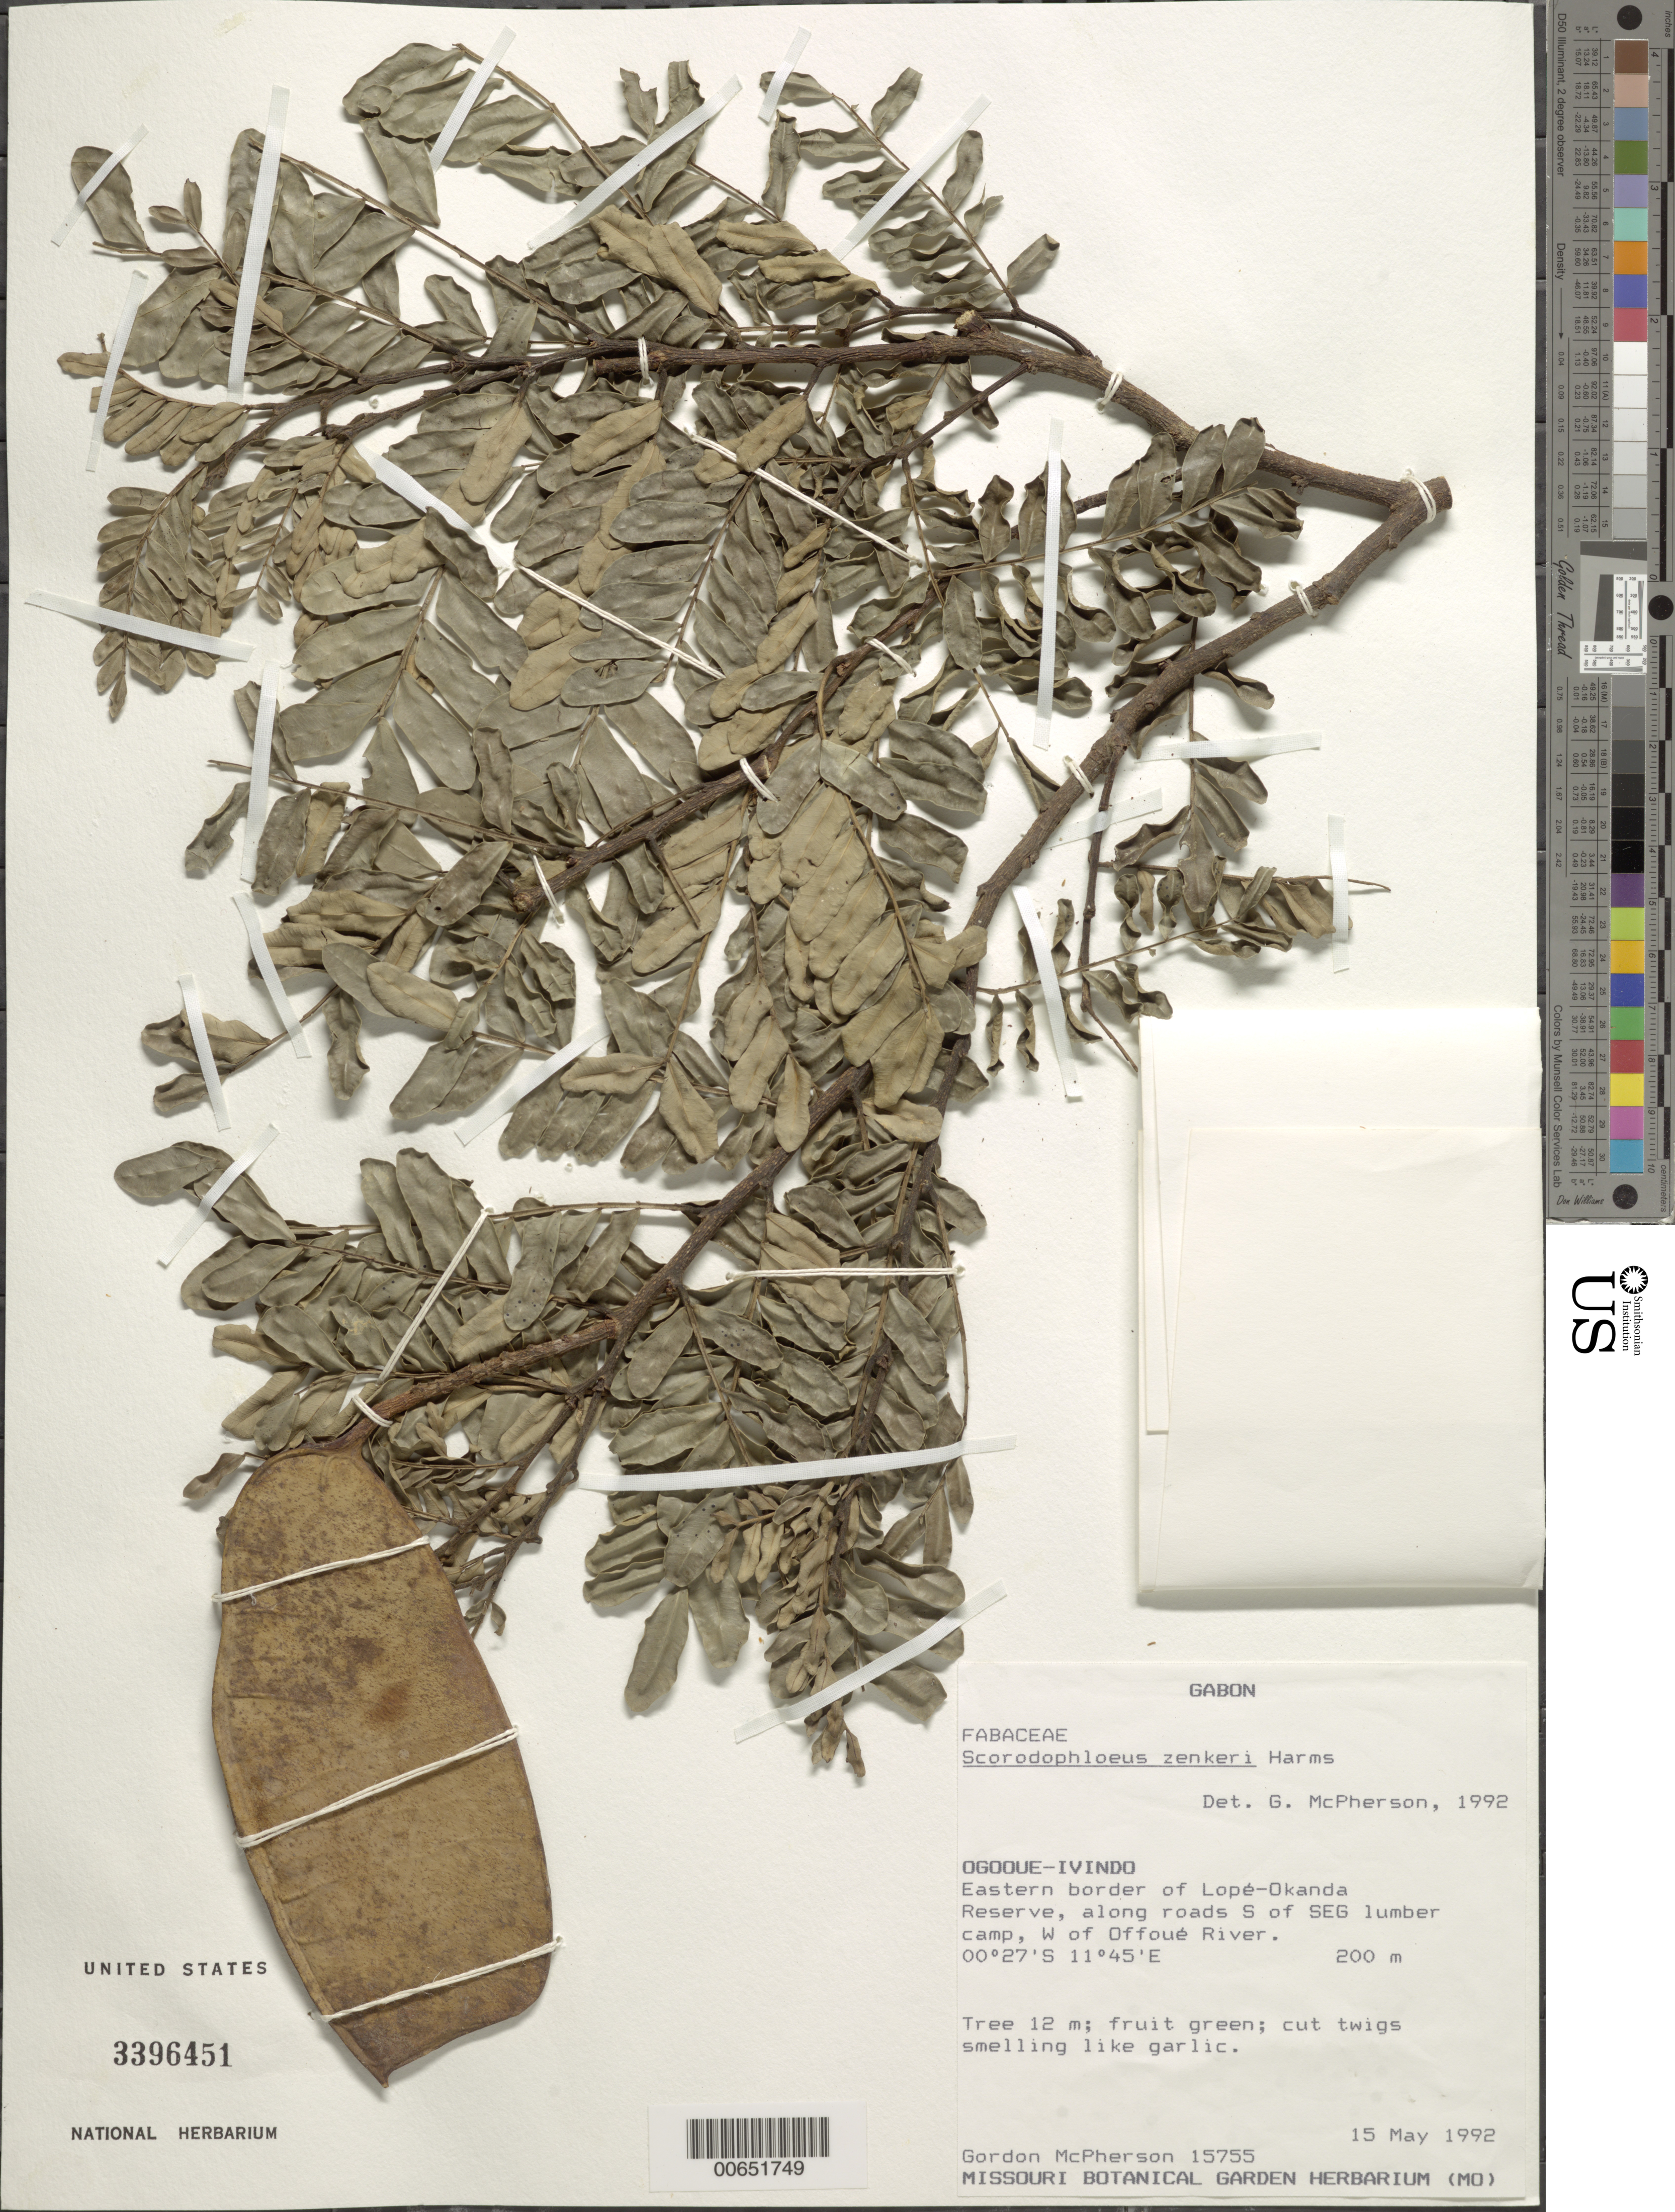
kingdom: Plantae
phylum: Tracheophyta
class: Magnoliopsida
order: Fabales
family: Fabaceae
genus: Scorodophloeus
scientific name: Scorodophloeus zenkeri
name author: Harms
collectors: G. D. McPherson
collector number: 15755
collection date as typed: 15 May 1992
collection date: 1992-05-15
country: Gabon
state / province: Ogooué-Ivindo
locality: Eastern border of Lope-Okanda, W of Offoue River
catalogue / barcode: US 3396451